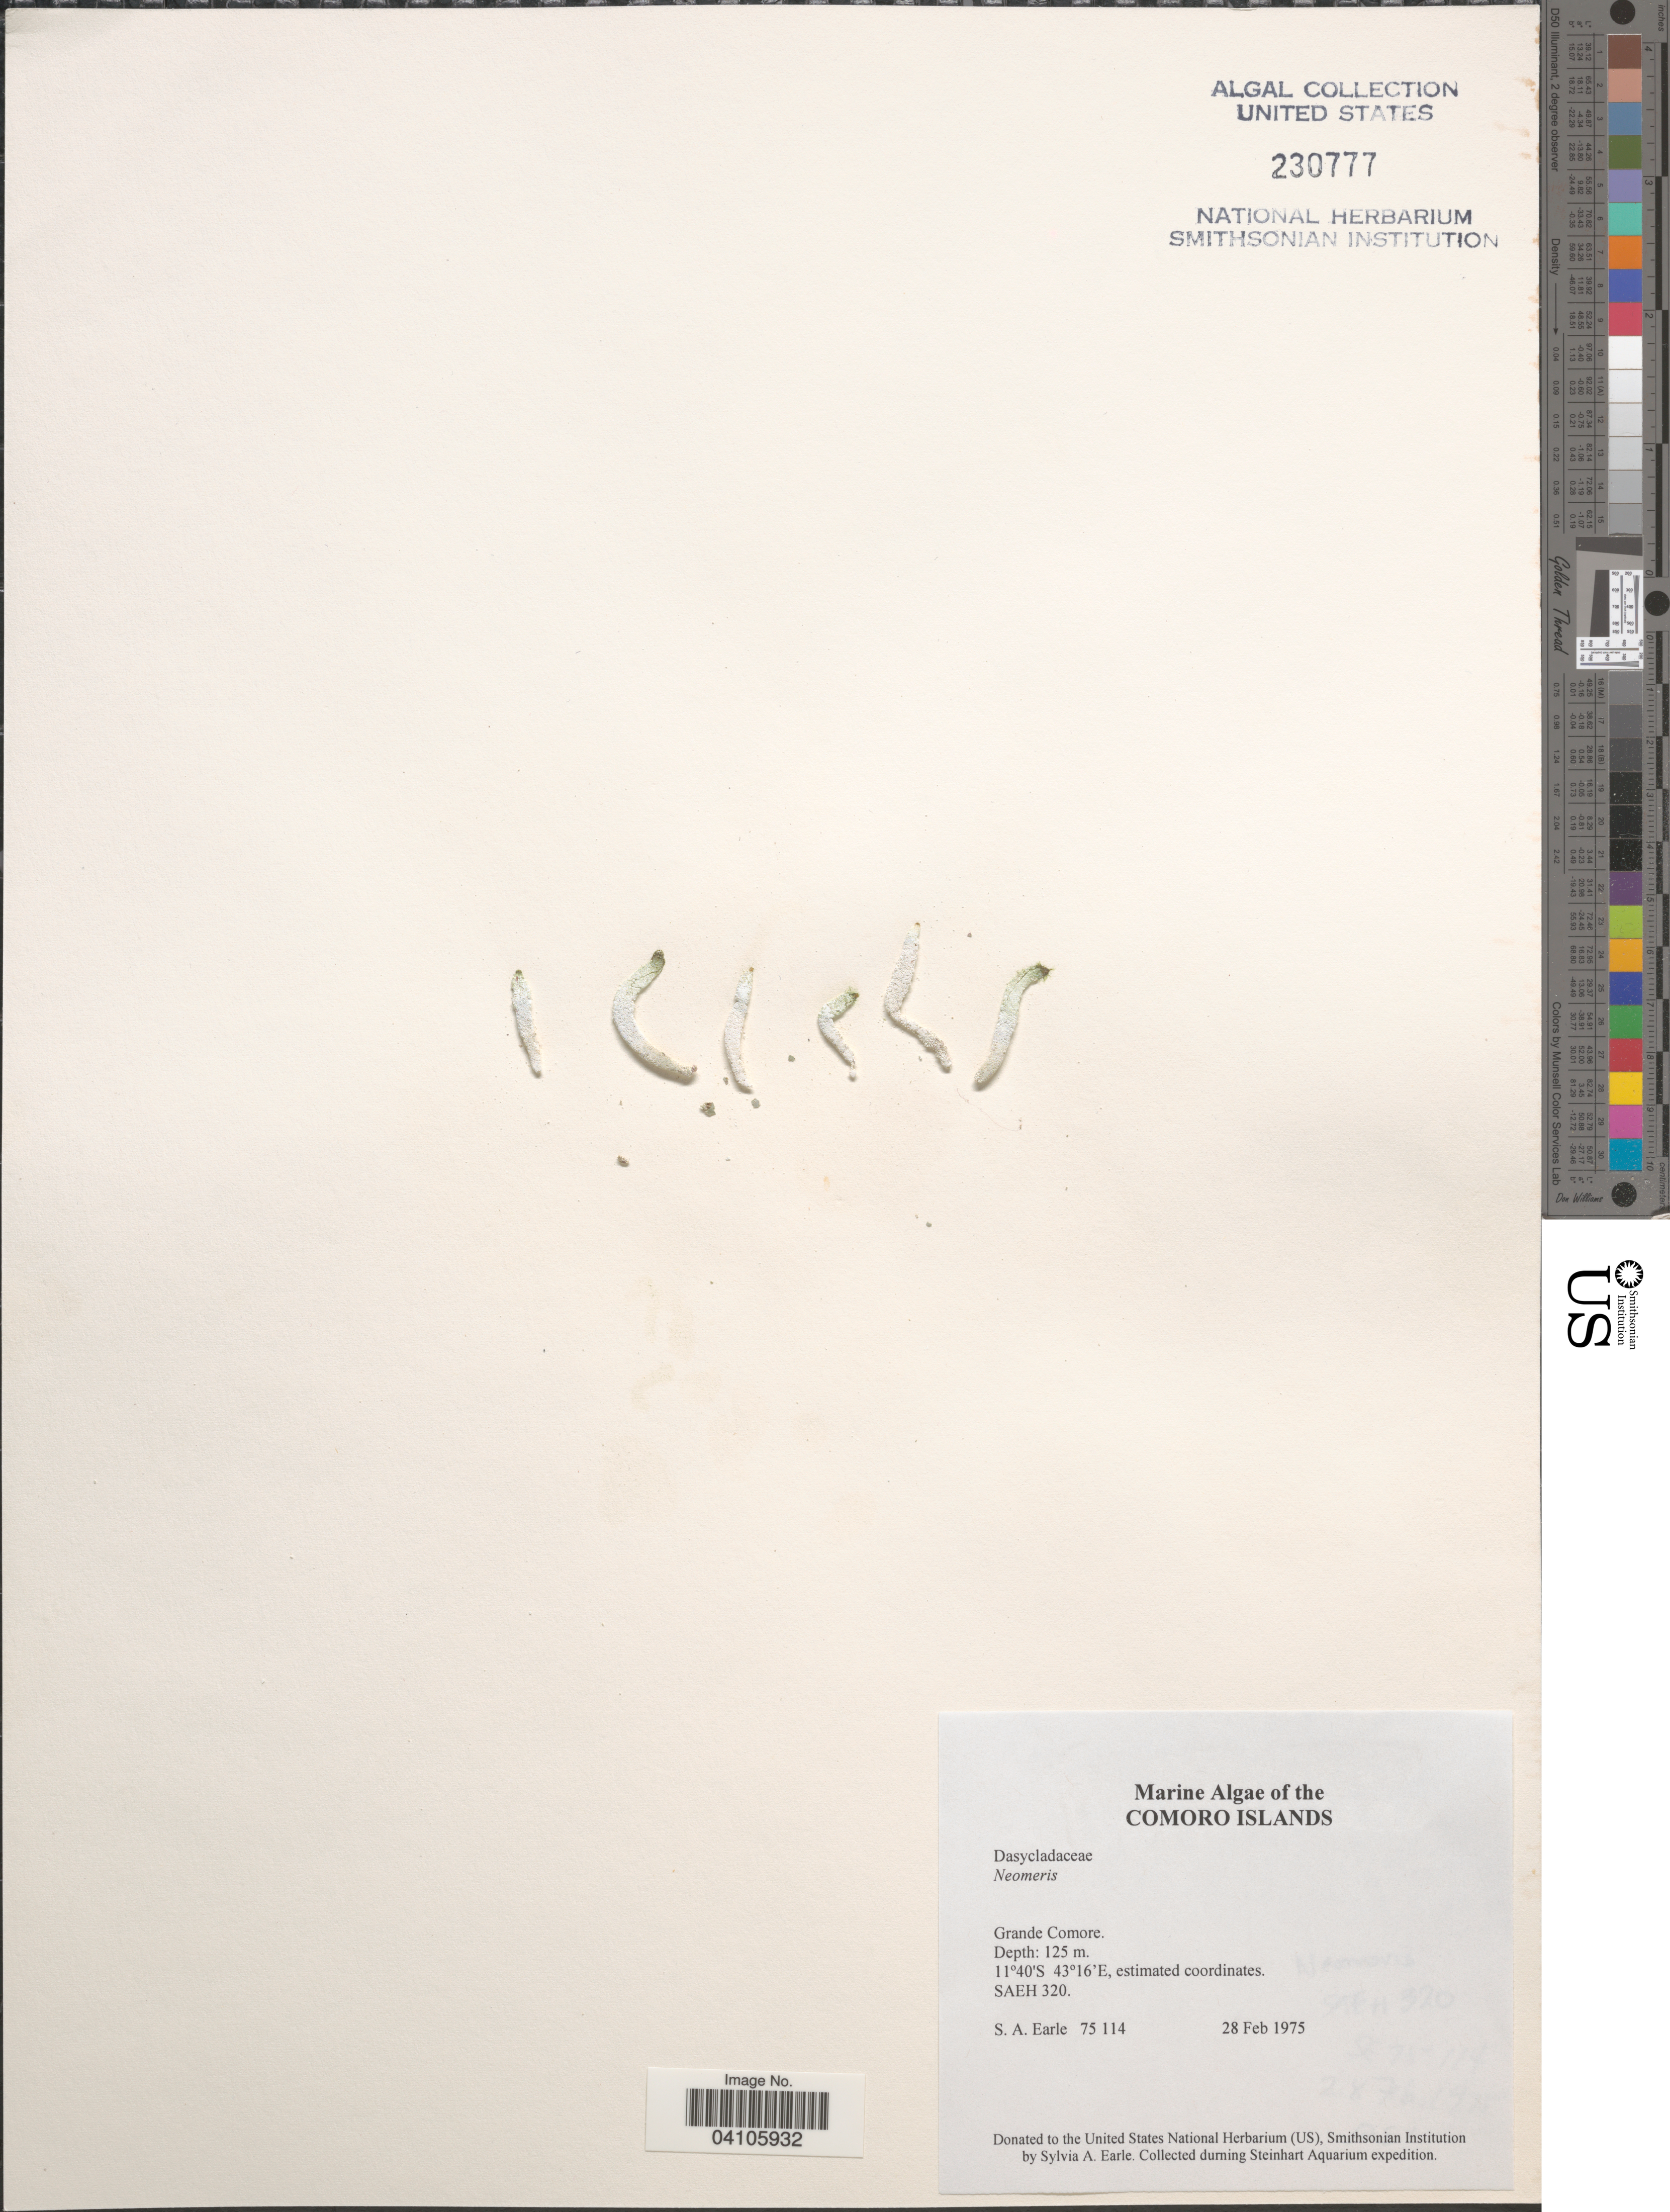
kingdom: Plantae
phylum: Chlorophyta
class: Ulvophyceae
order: Dasycladales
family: Dasycladaceae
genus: Neomeris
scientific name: Neomeris sp.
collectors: S. A. Earle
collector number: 75114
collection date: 1975-02-28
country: Comoros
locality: Grande Comore. Steinhart Aquarium expedition.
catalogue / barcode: US 230777